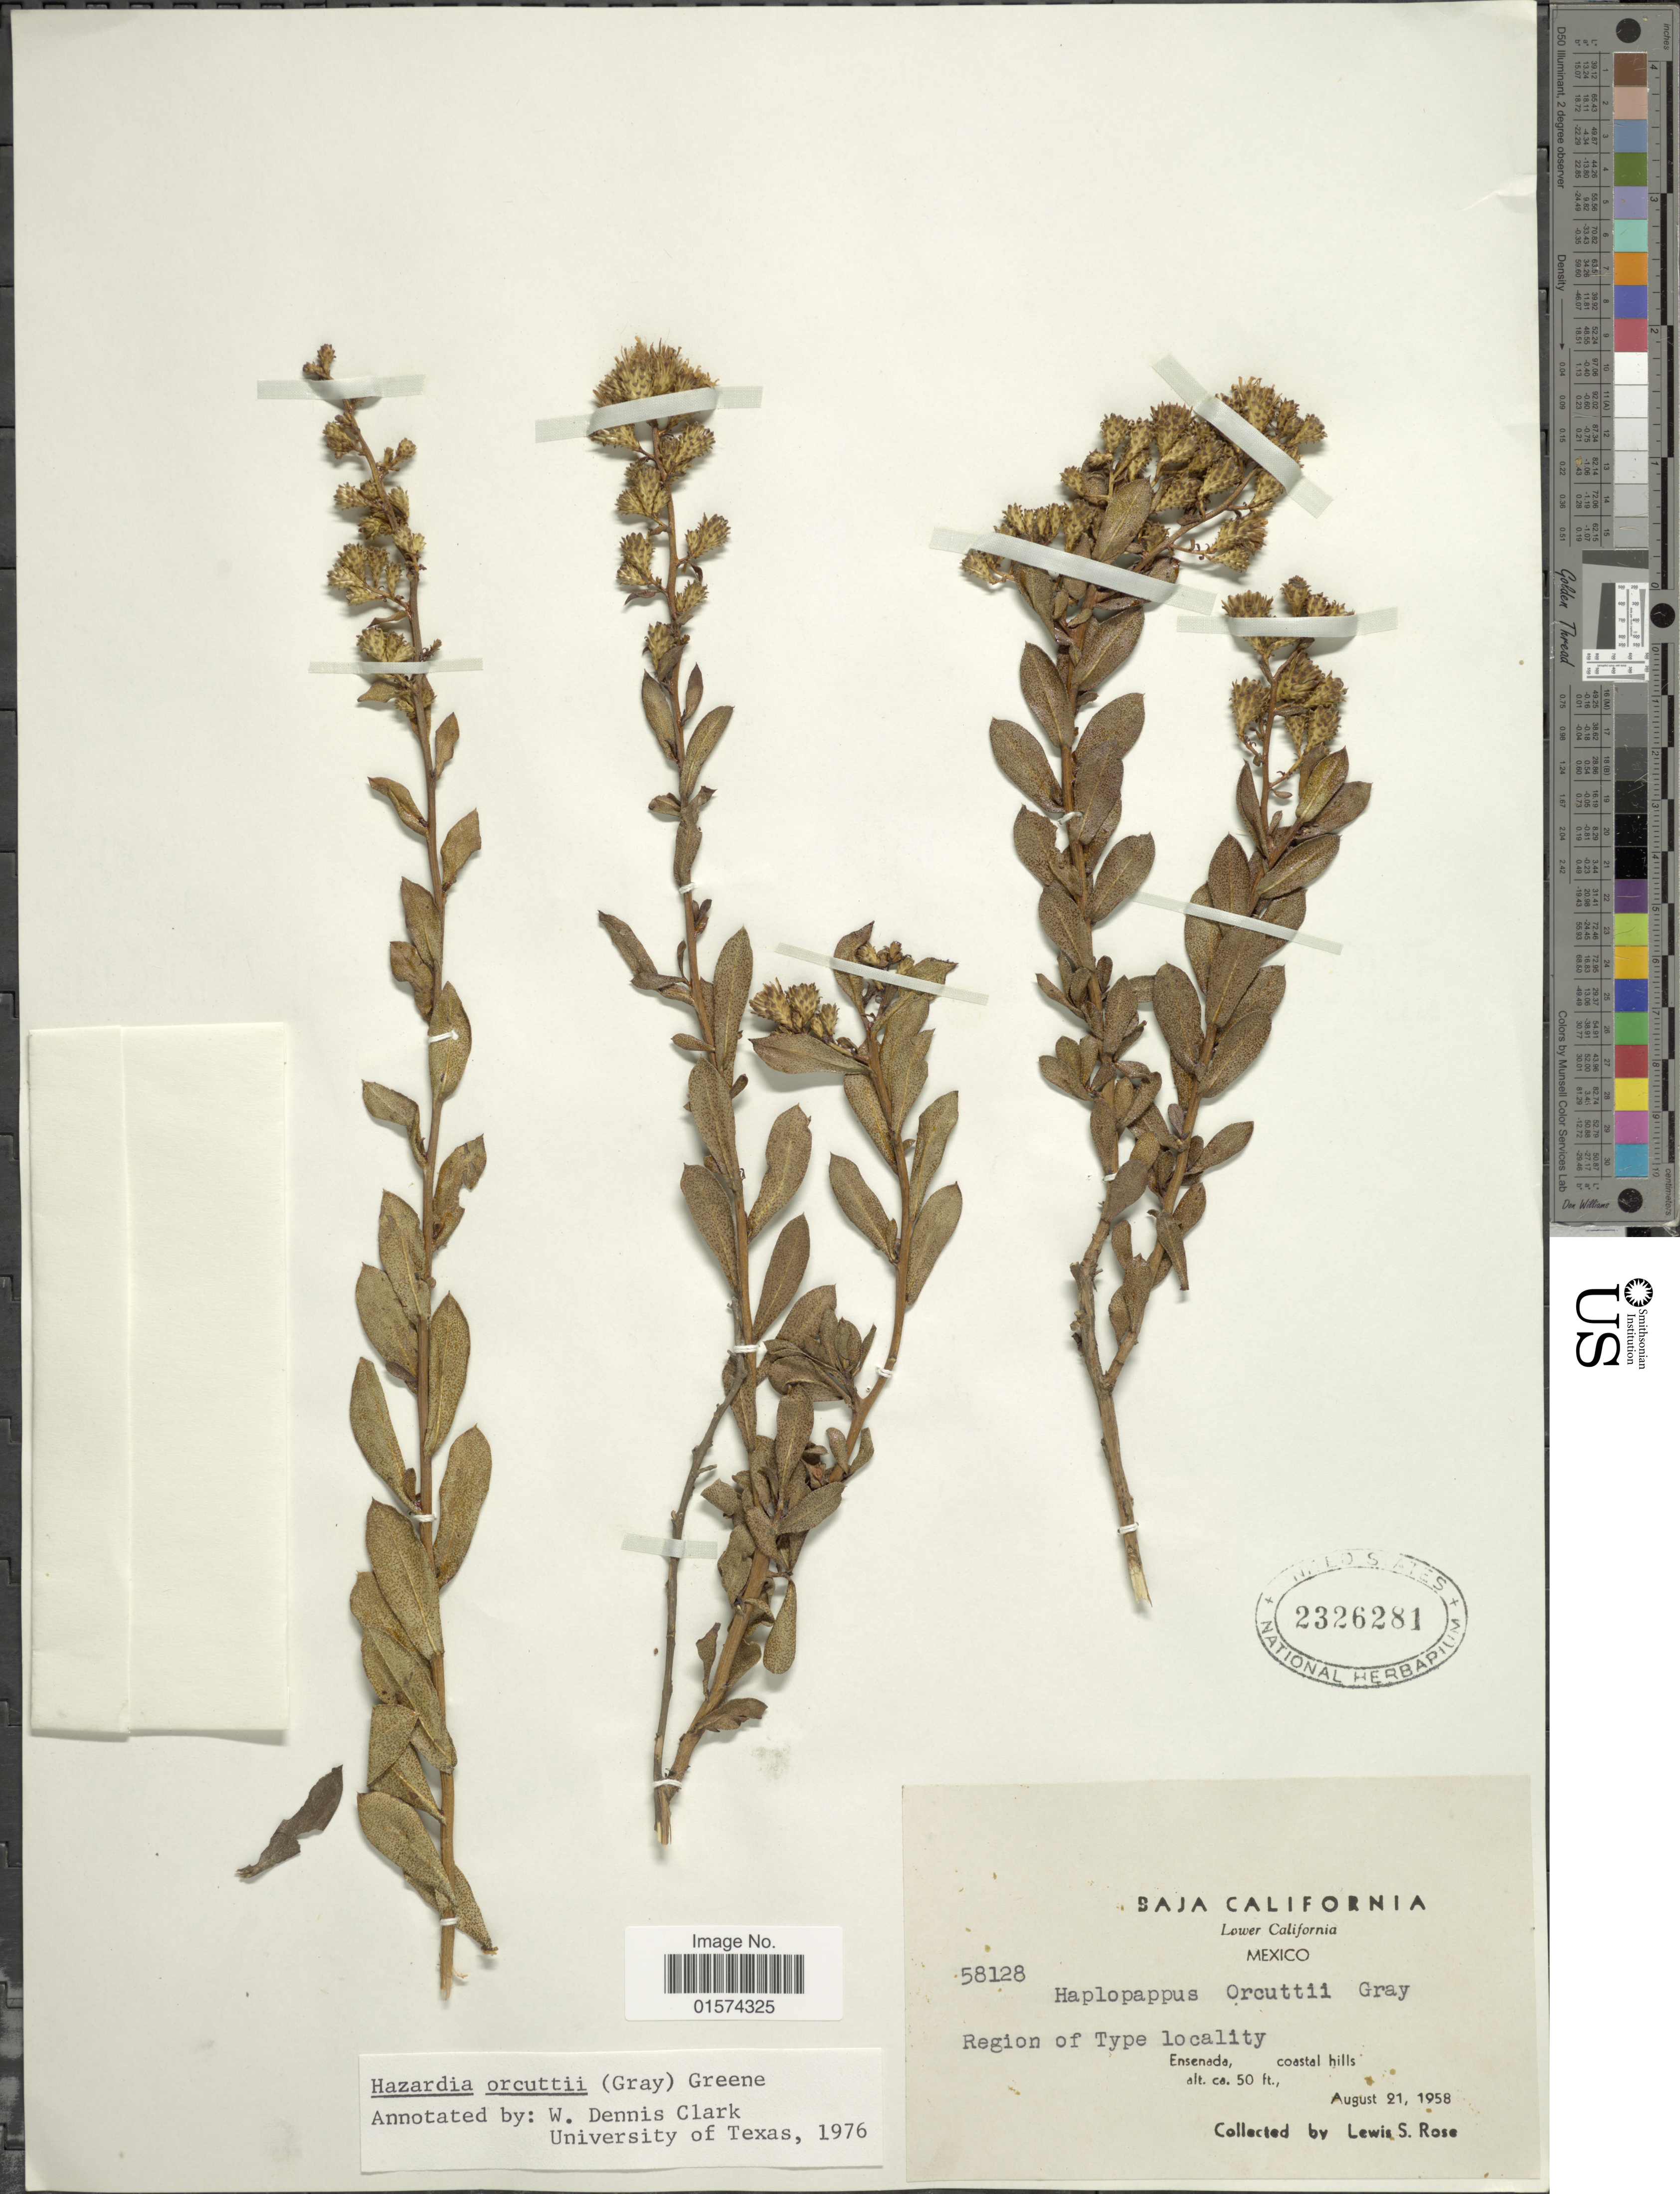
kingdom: Plantae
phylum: Tracheophyta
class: Magnoliopsida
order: Asterales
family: Asteraceae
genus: Hazardia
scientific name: Hazardia orcuttii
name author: (A. Gray) Greene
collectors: L. S. Rose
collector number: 58128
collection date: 1958-08-21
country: Mexico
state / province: Baja California Sur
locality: Lower California, Region of Type locality, Ensenada, coastal hills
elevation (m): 15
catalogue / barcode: US 2326281